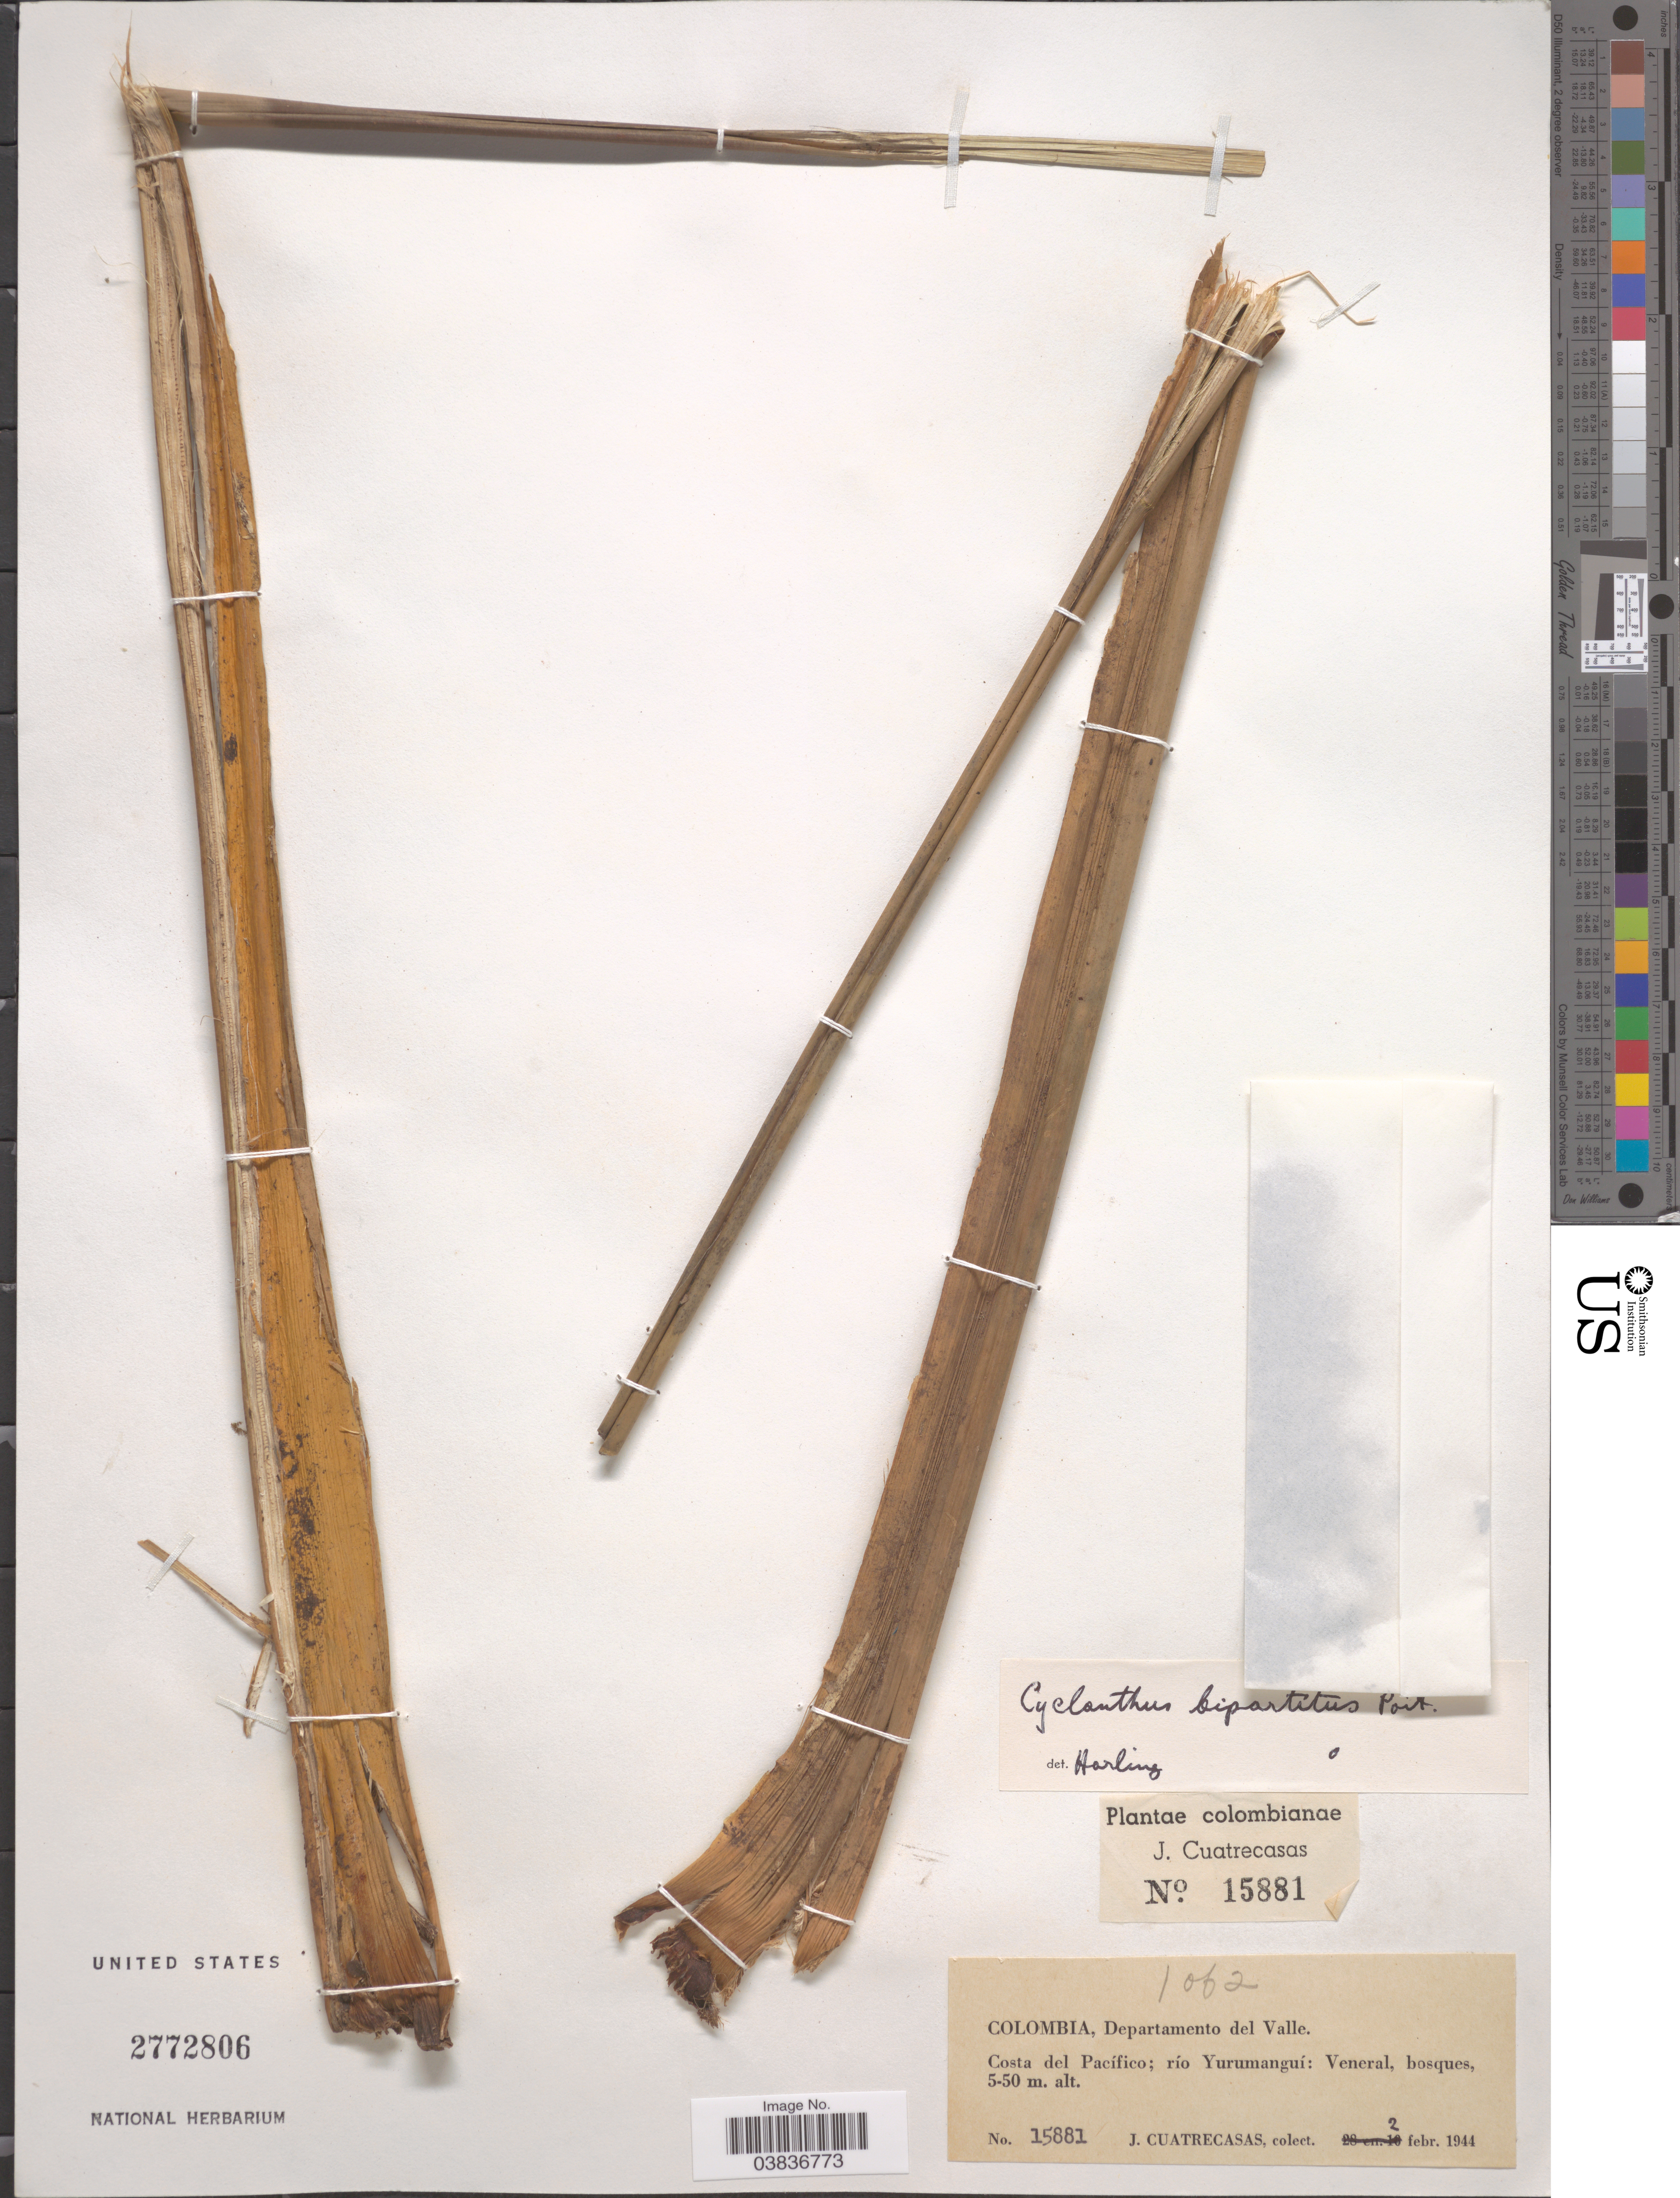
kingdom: Plantae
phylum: Tracheophyta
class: Liliopsida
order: Pandanales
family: Cyclanthaceae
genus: Cyclanthus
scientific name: Cyclanthus bipartitus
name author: Poit. ex A. Rich.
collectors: J. Cuatrecasas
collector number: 15881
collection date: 1944-02-02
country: Colombia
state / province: Valle del Cauca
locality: Departamento del Valle. Costa del Pacífico; río Yurumanguí.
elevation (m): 5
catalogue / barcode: US 2772806